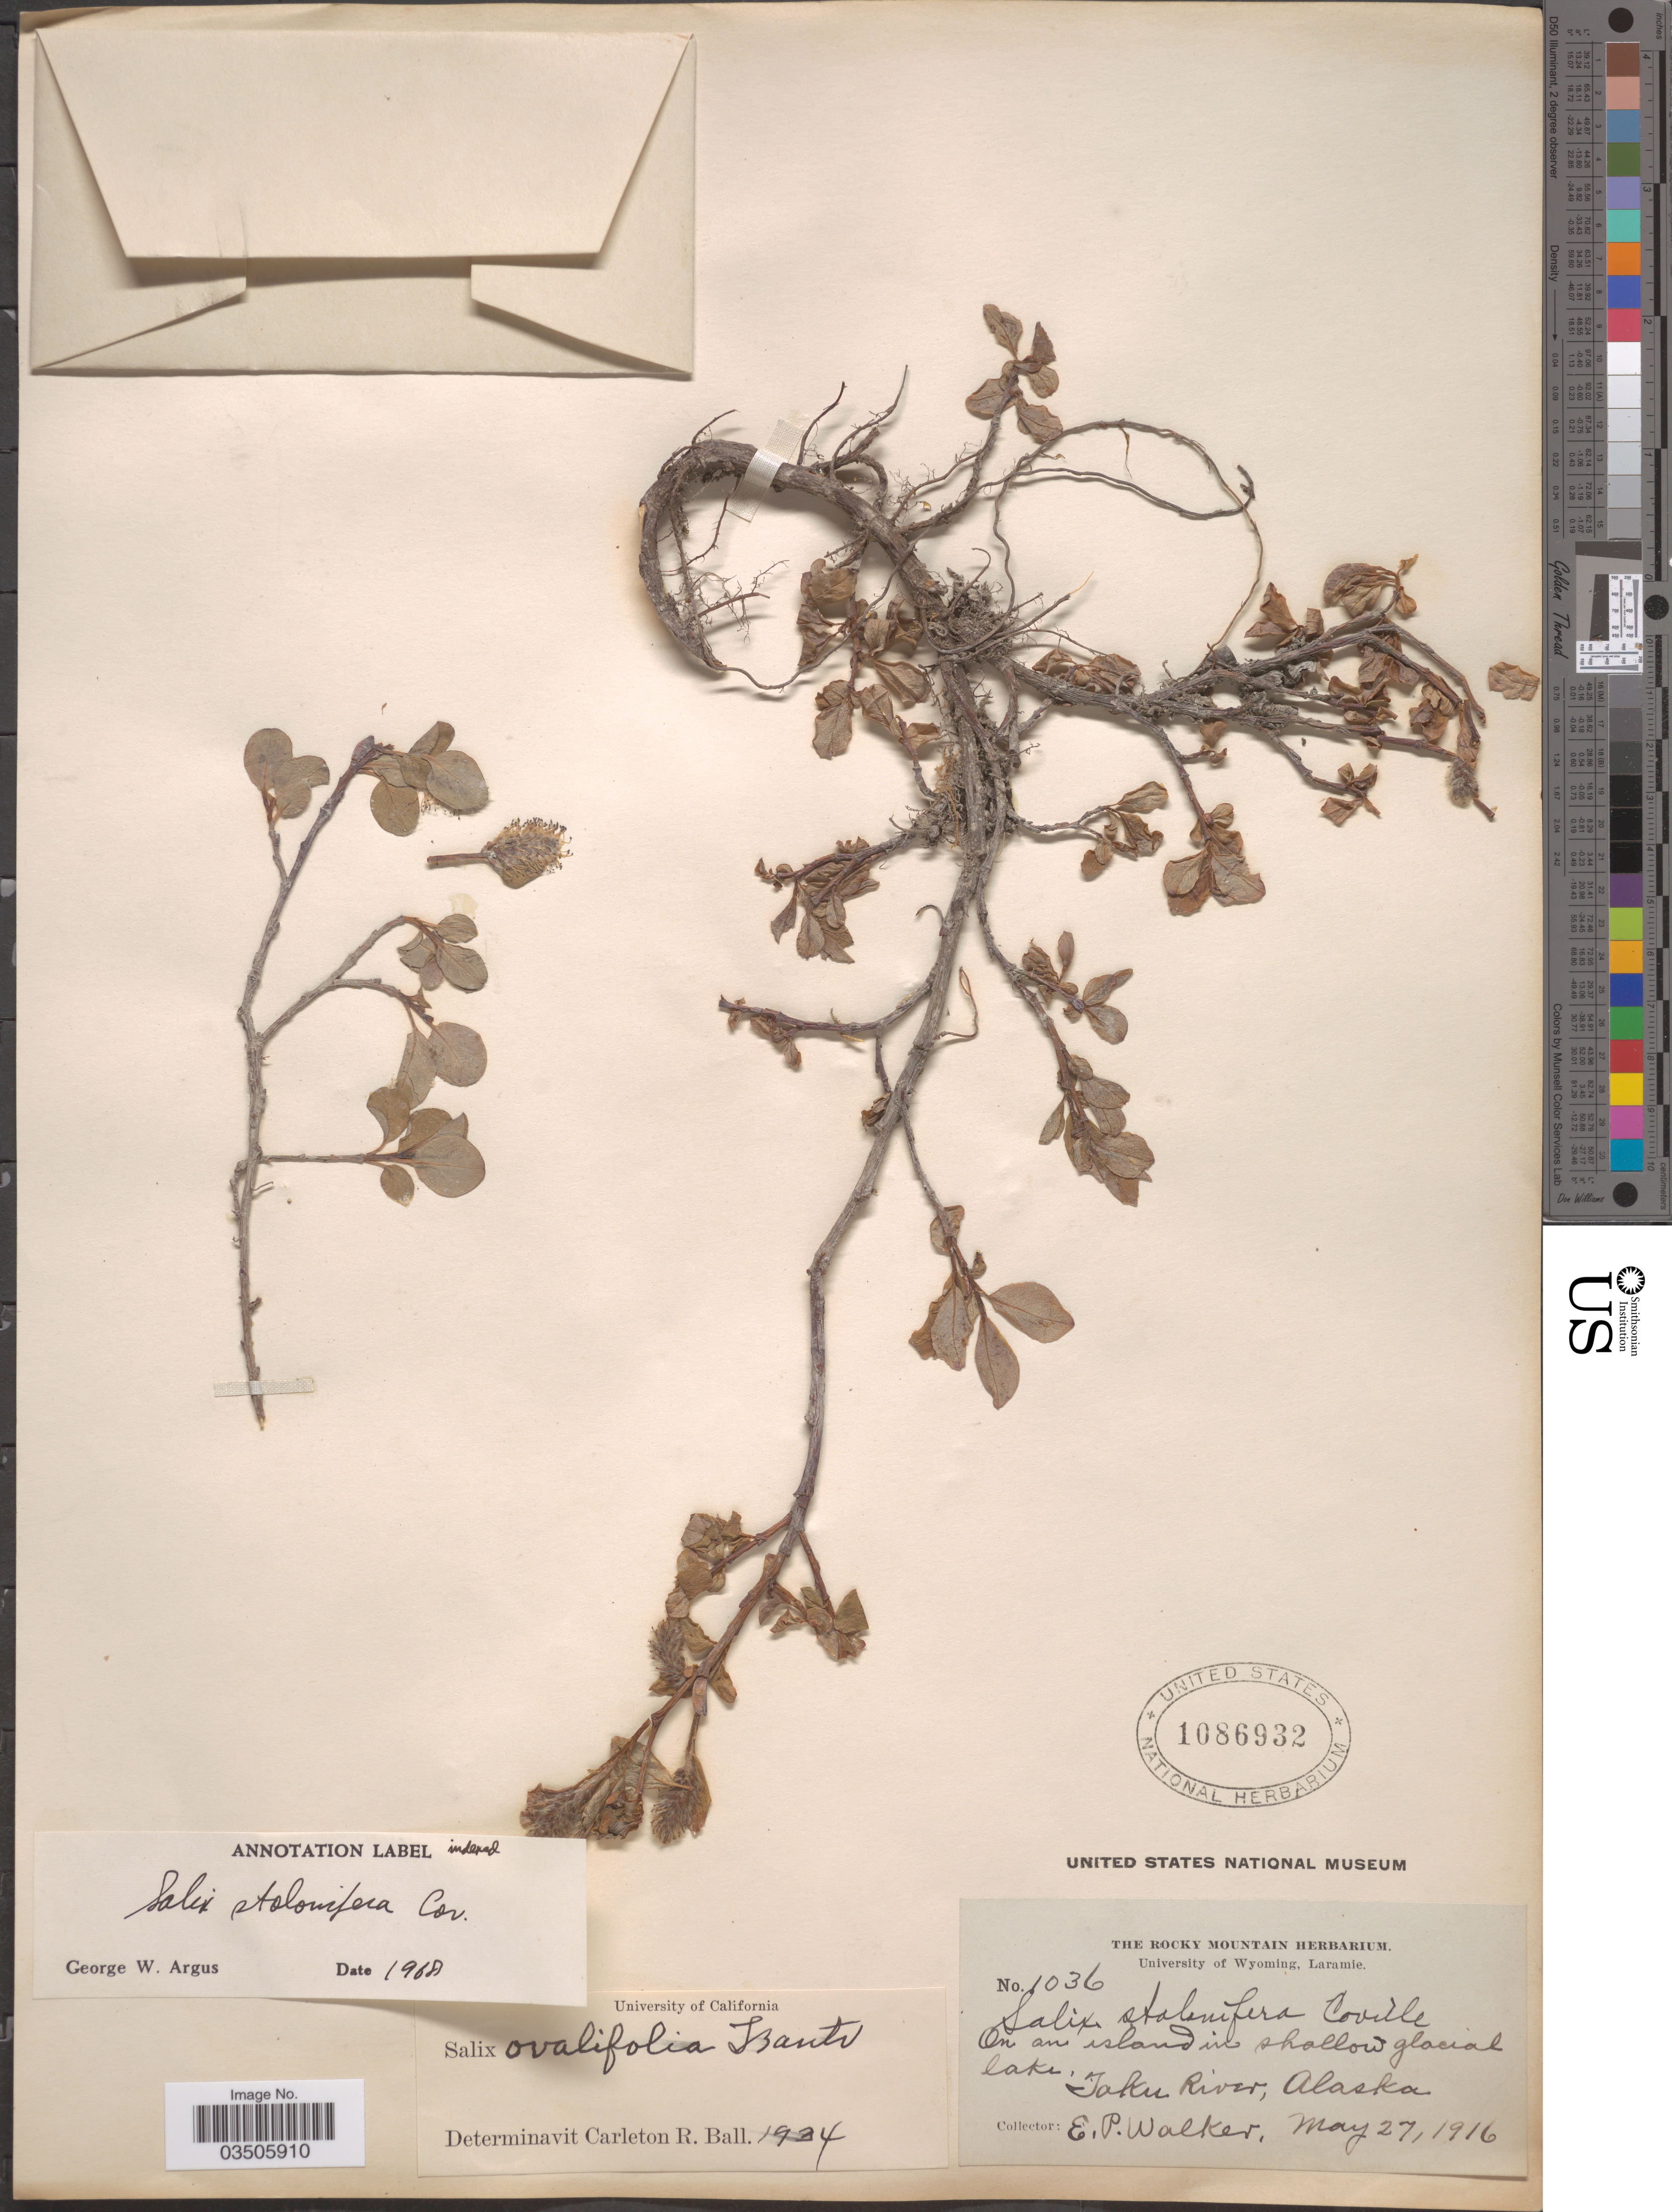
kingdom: Plantae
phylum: Tracheophyta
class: Magnoliopsida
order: Malpighiales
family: Salicaceae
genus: Salix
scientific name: Salix stolonifera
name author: Coville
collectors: E. Walker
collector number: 1036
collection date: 1916-05-27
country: United States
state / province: Alaska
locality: On an island in shallow glacial lake, Taku River.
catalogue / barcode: US 1086932